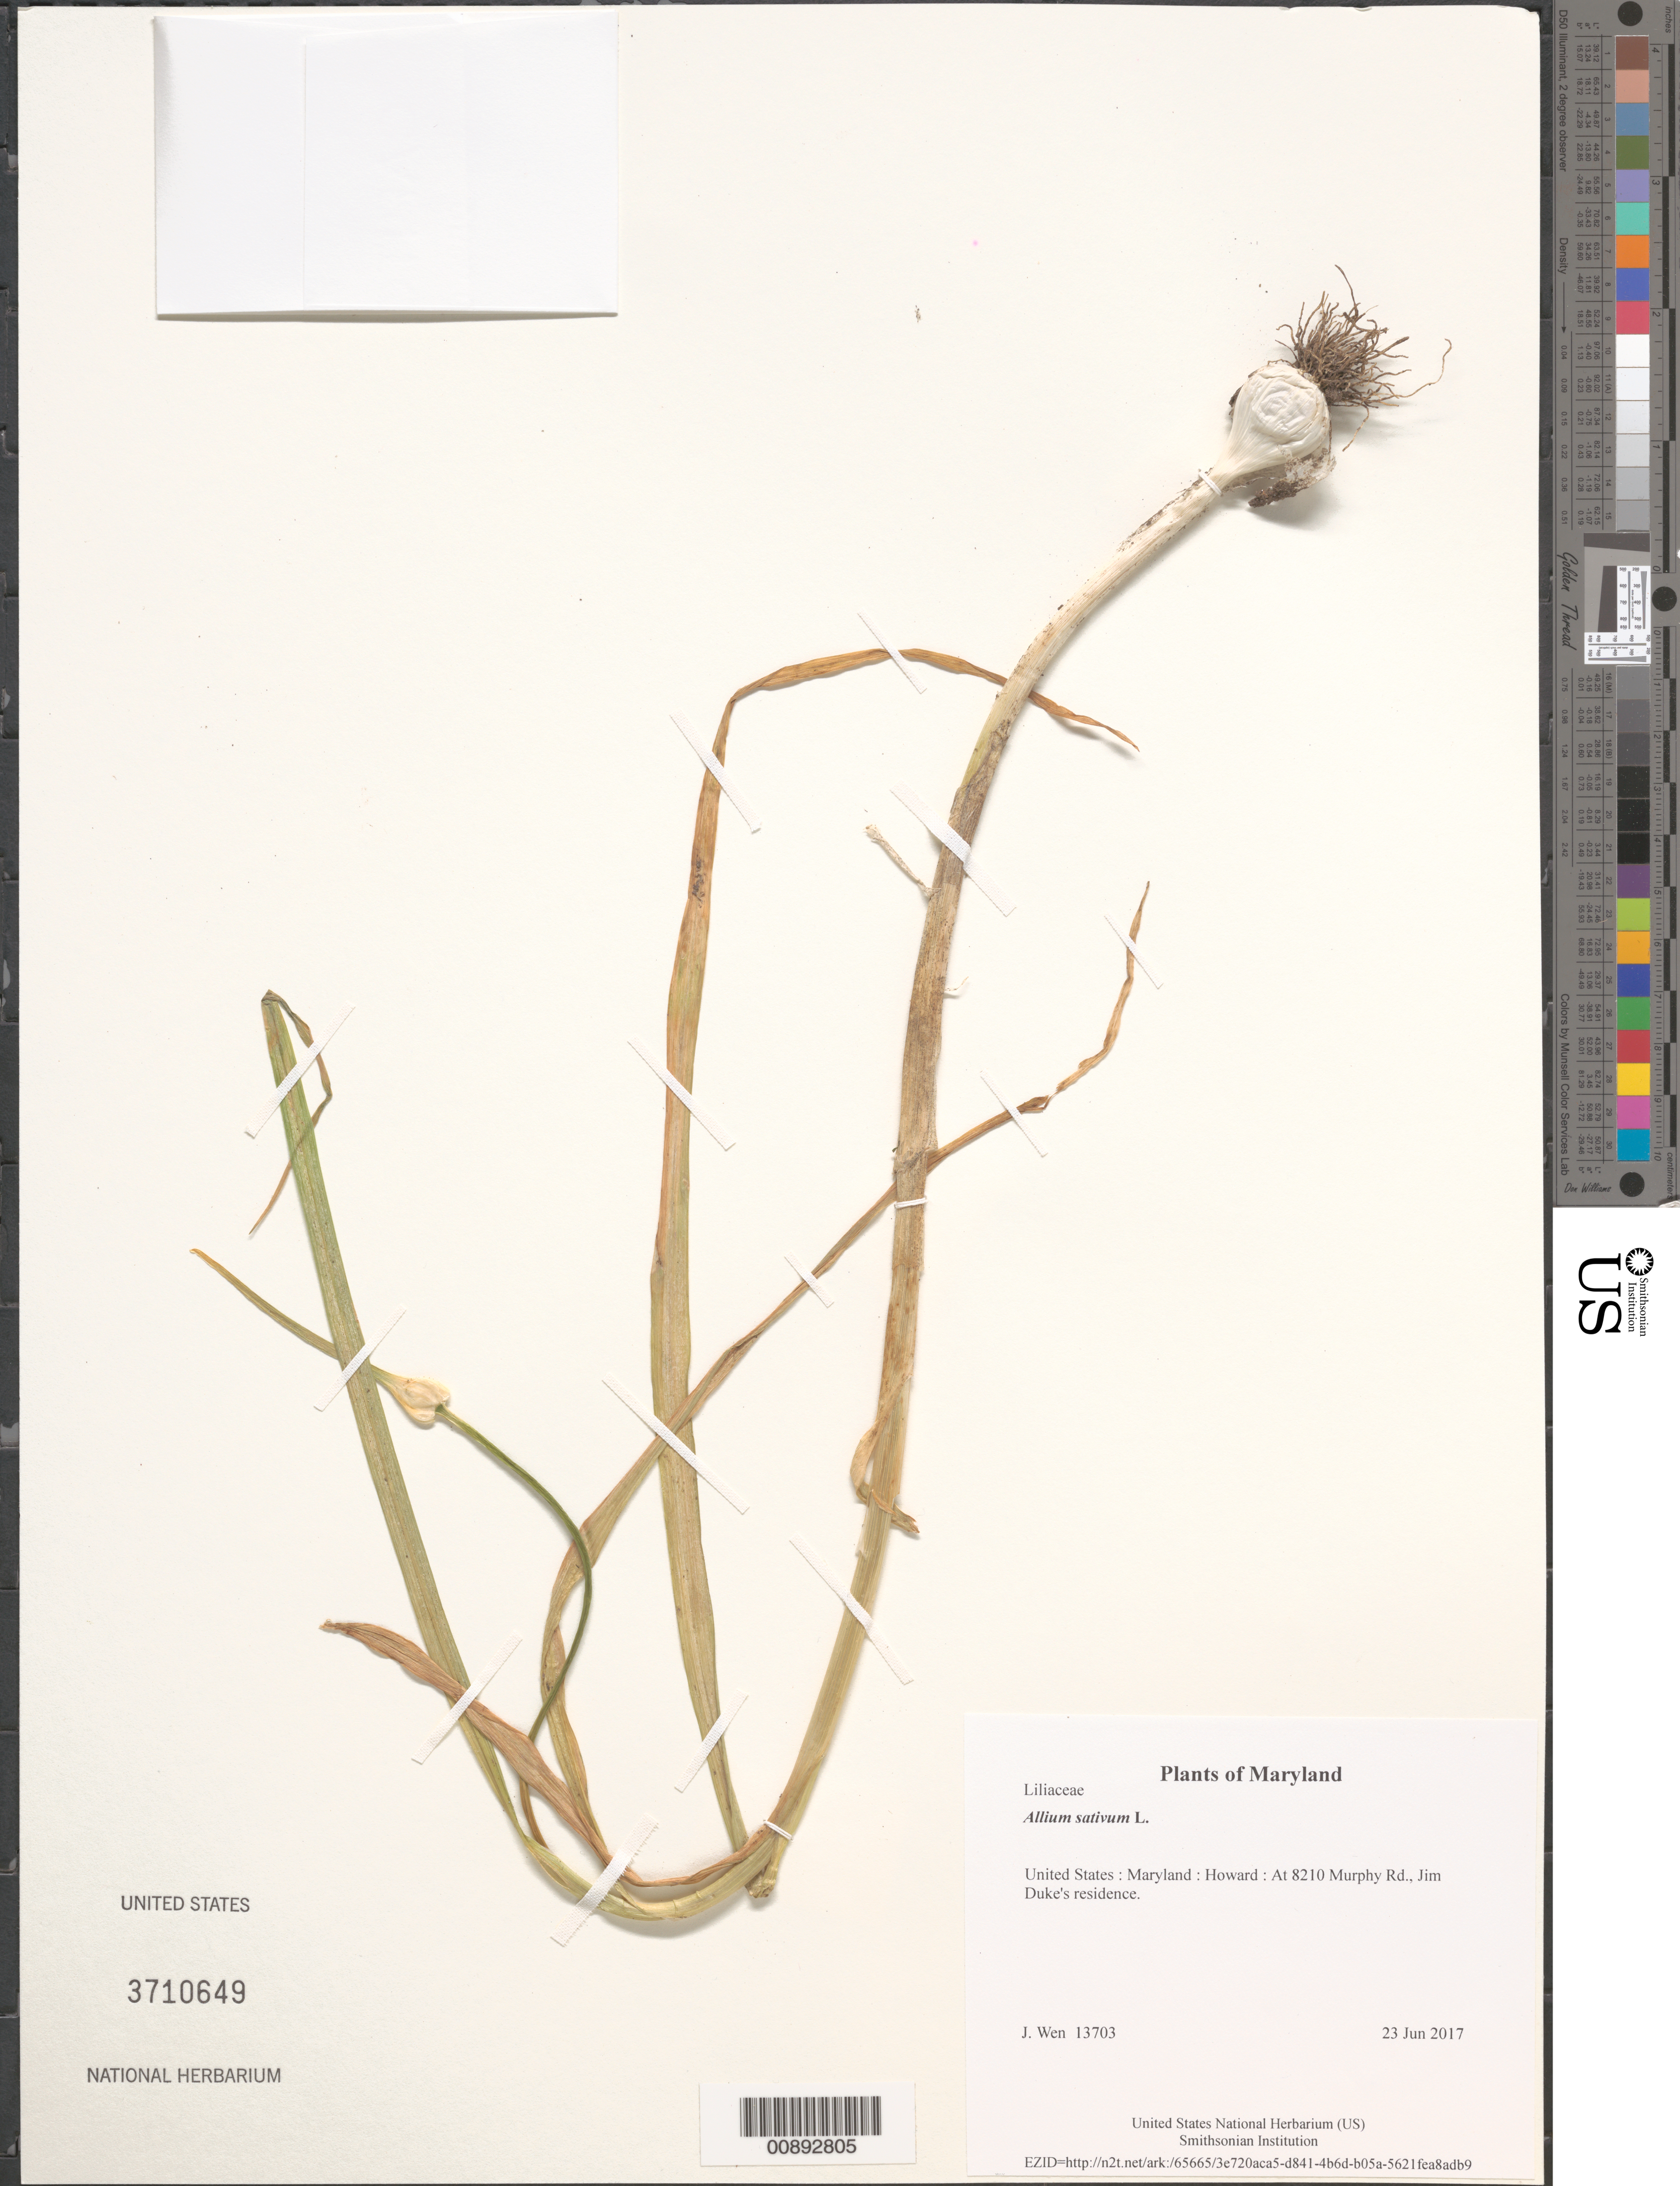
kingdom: Plantae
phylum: Tracheophyta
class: Liliopsida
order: Asparagales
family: Amaryllidaceae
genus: Allium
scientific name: Allium sativum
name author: L.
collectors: J. Wen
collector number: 13703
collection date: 2017-06-23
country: United States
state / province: Maryland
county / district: Howard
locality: At 8210 Murphy Rd., Jim Duke's residence.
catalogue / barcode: US 3710649